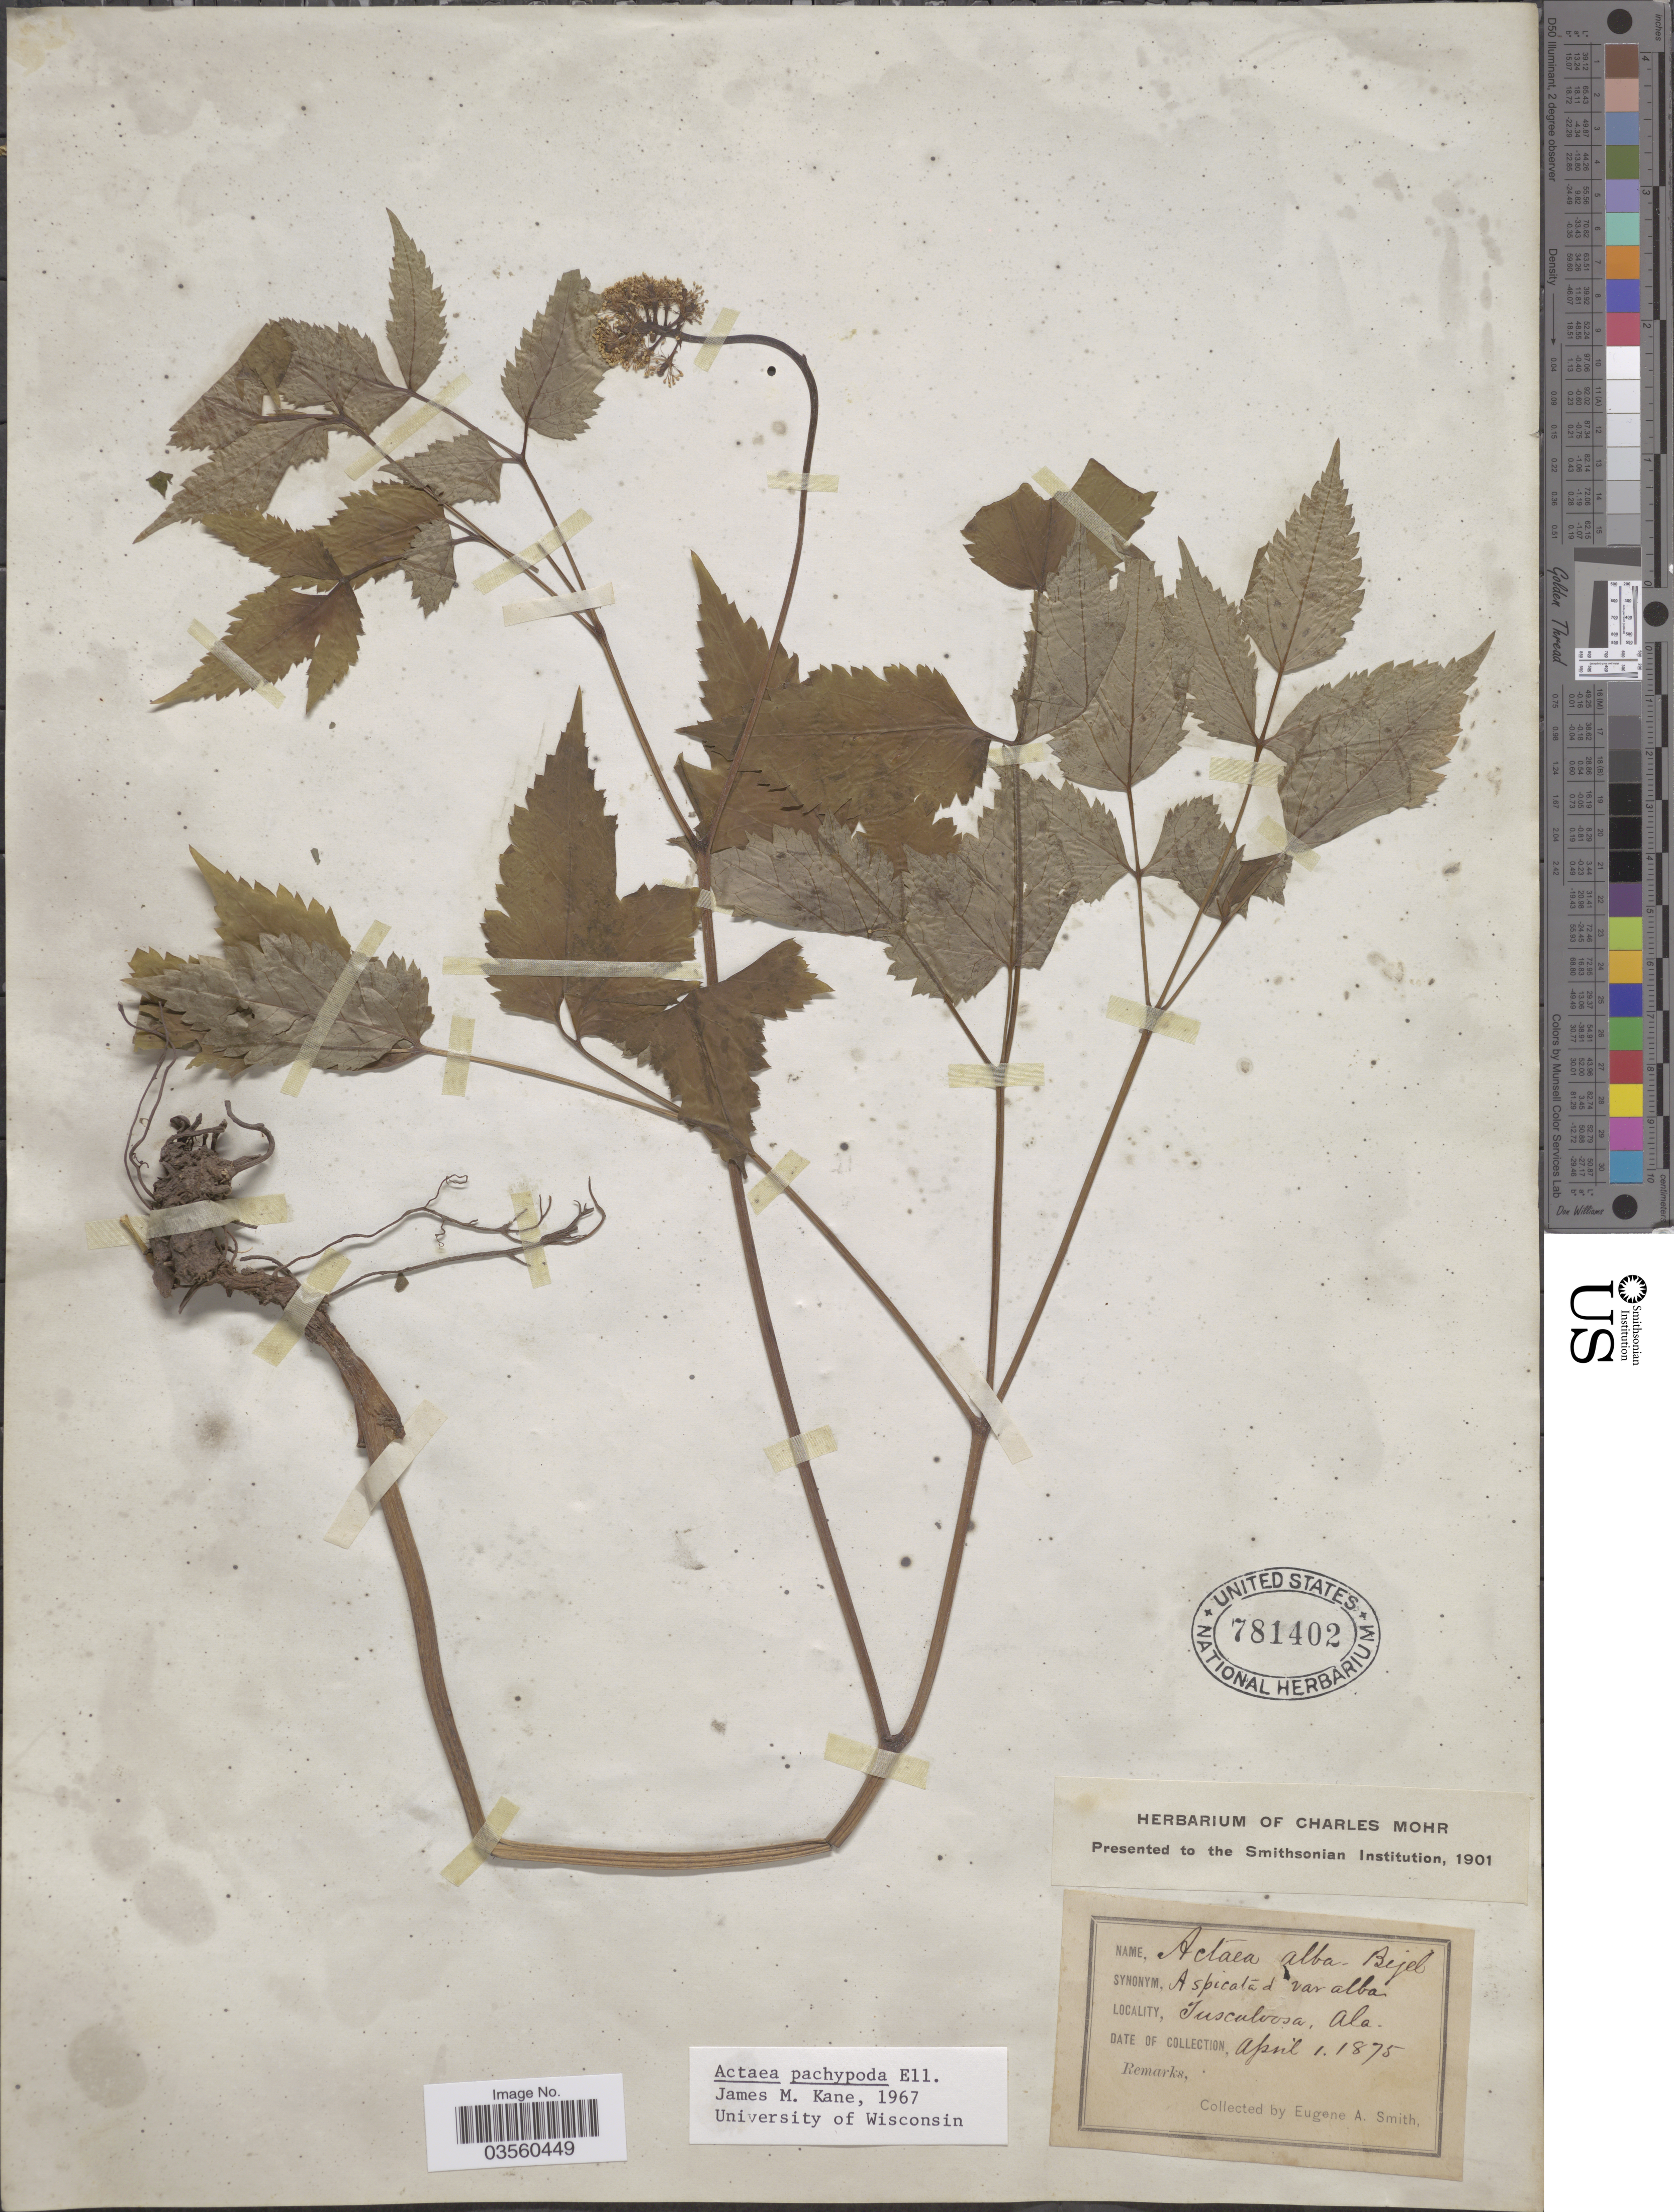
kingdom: Plantae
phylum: Tracheophyta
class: Magnoliopsida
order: Ranunculales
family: Ranunculaceae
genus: Actaea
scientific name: Actaea pachypoda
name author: Elliott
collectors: E. A. Smith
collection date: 1875-04-01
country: United States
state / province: Alabama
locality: Tuscaloosa.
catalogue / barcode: US 781402